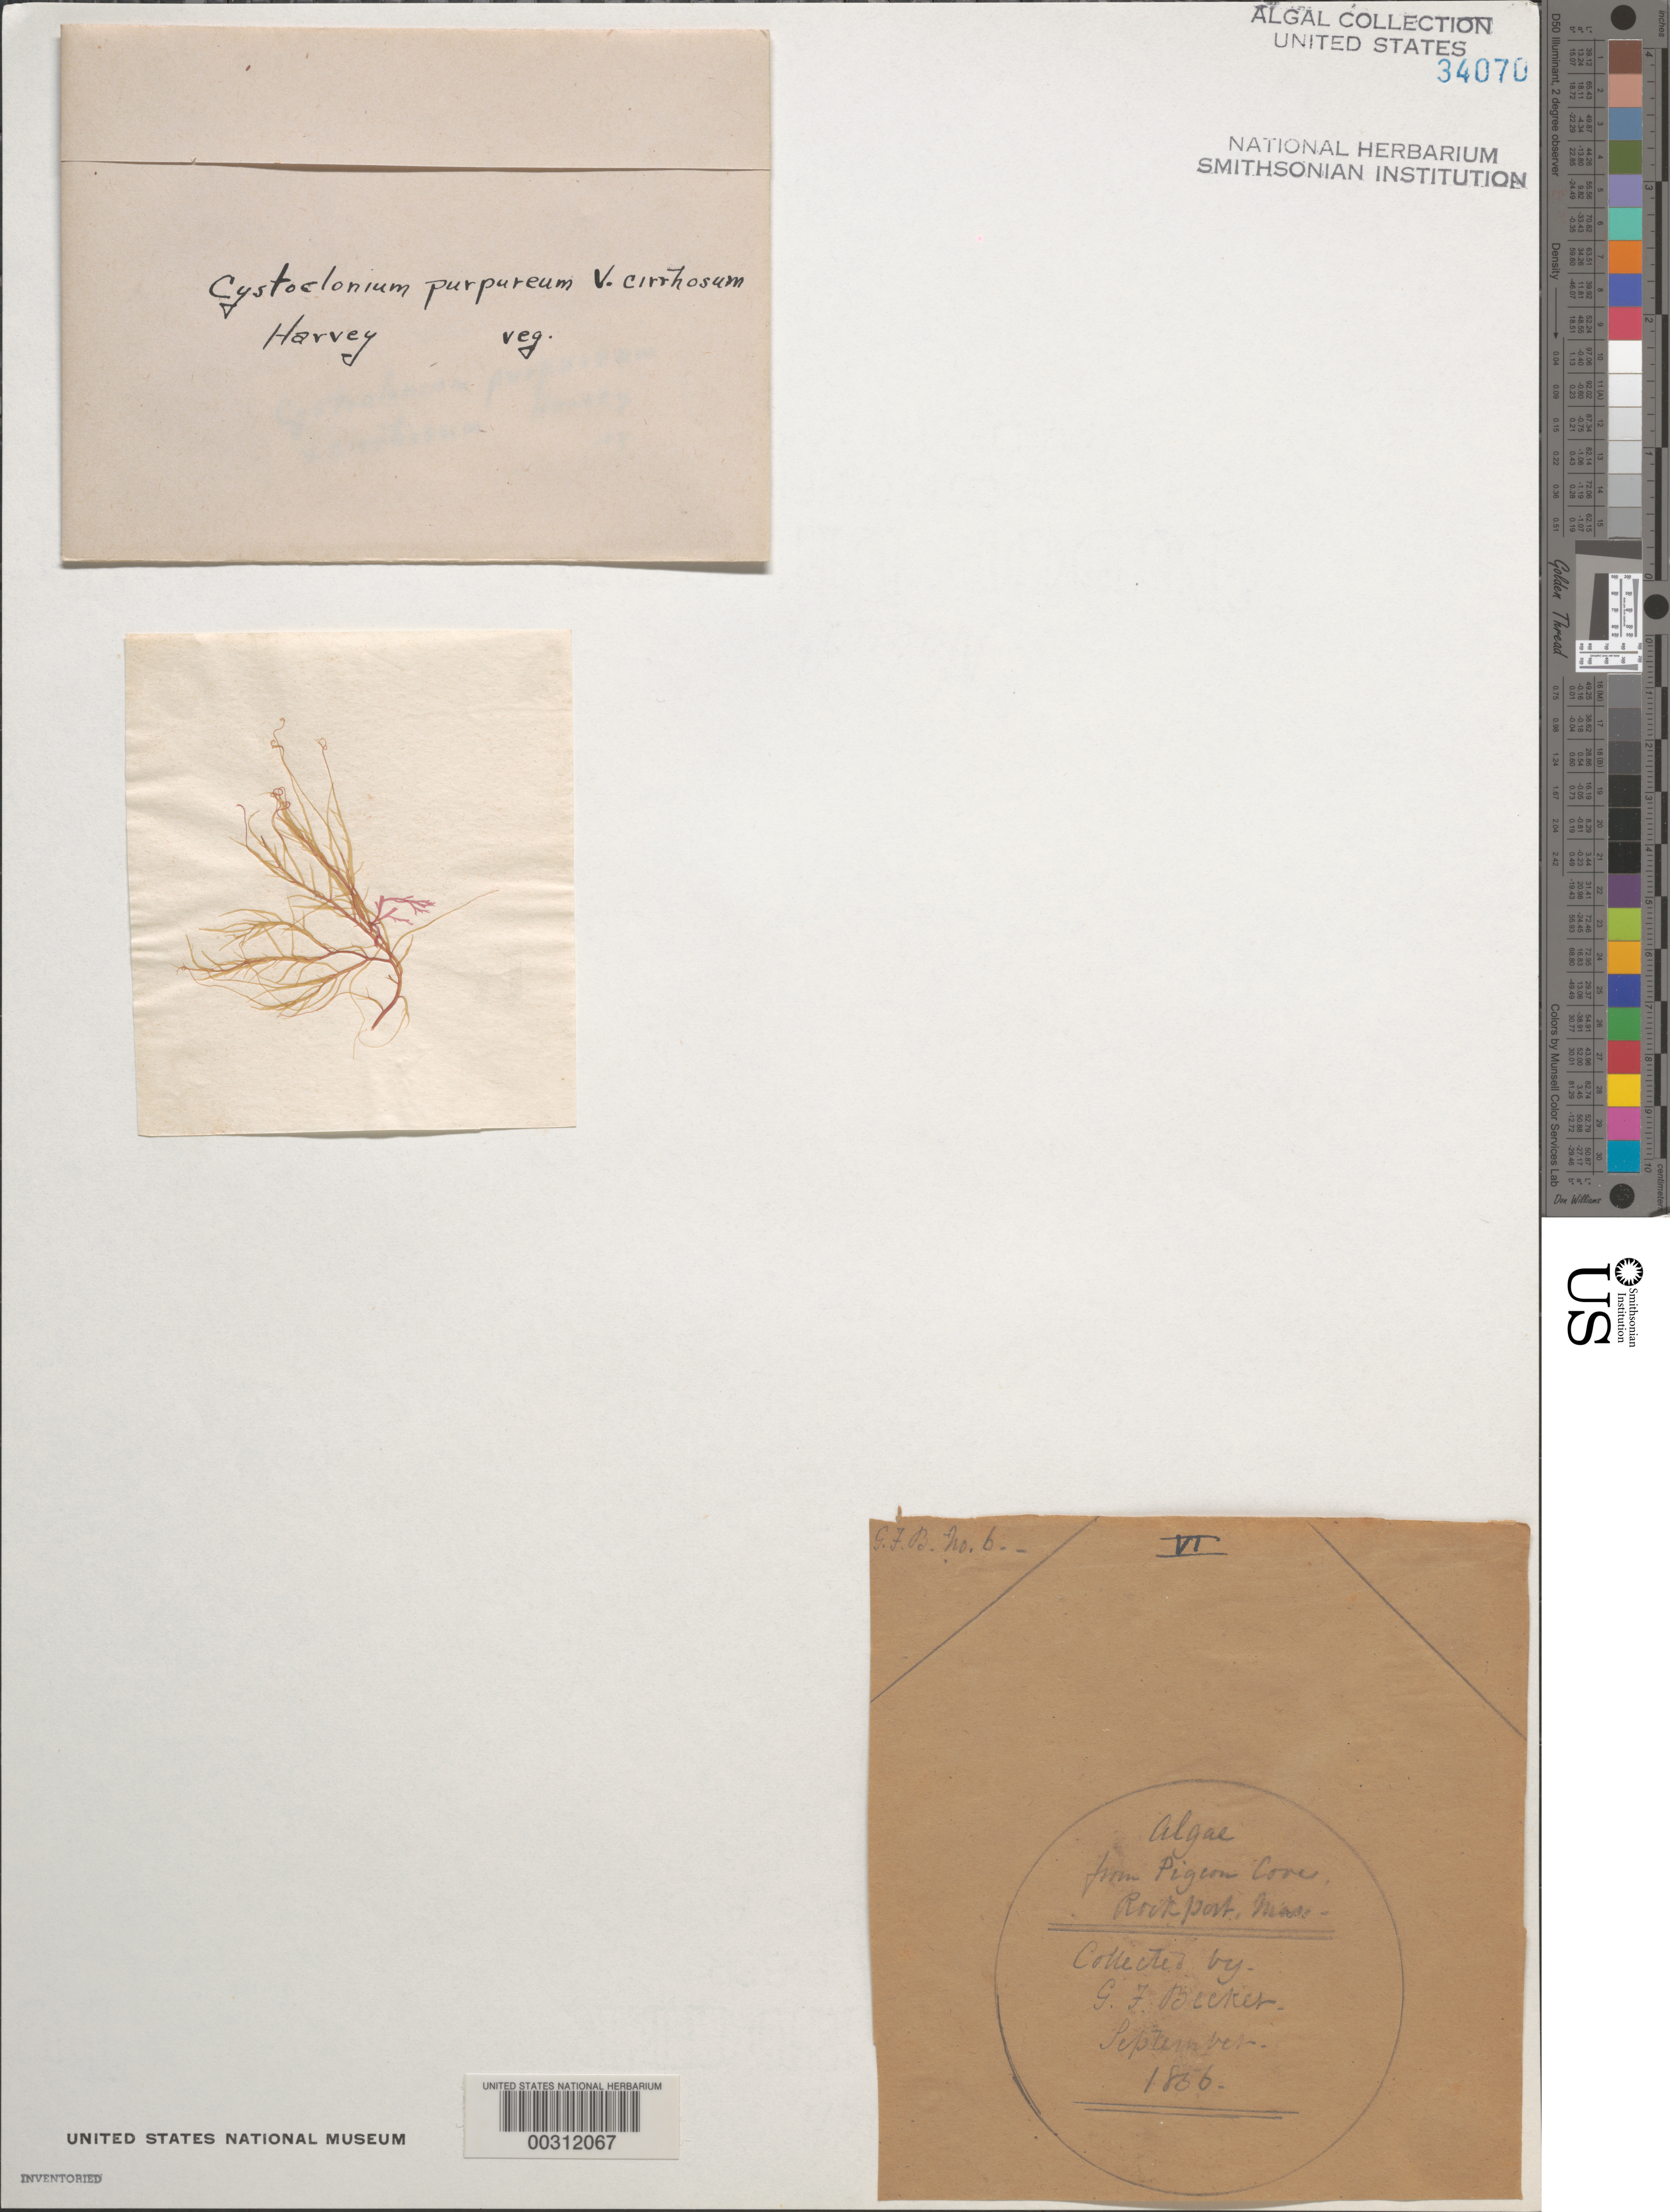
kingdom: Plantae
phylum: Rhodophyta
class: Florideophyceae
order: Gigartinales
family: Cystocloniaceae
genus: Cystoclonium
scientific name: Cystoclonium purpureum var. cirrhosum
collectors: G. Becker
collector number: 6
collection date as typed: Sep 1856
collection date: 1856-09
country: United States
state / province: Massachusetts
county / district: Essex County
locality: Pigeon Cove, Rockport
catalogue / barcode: US 34070